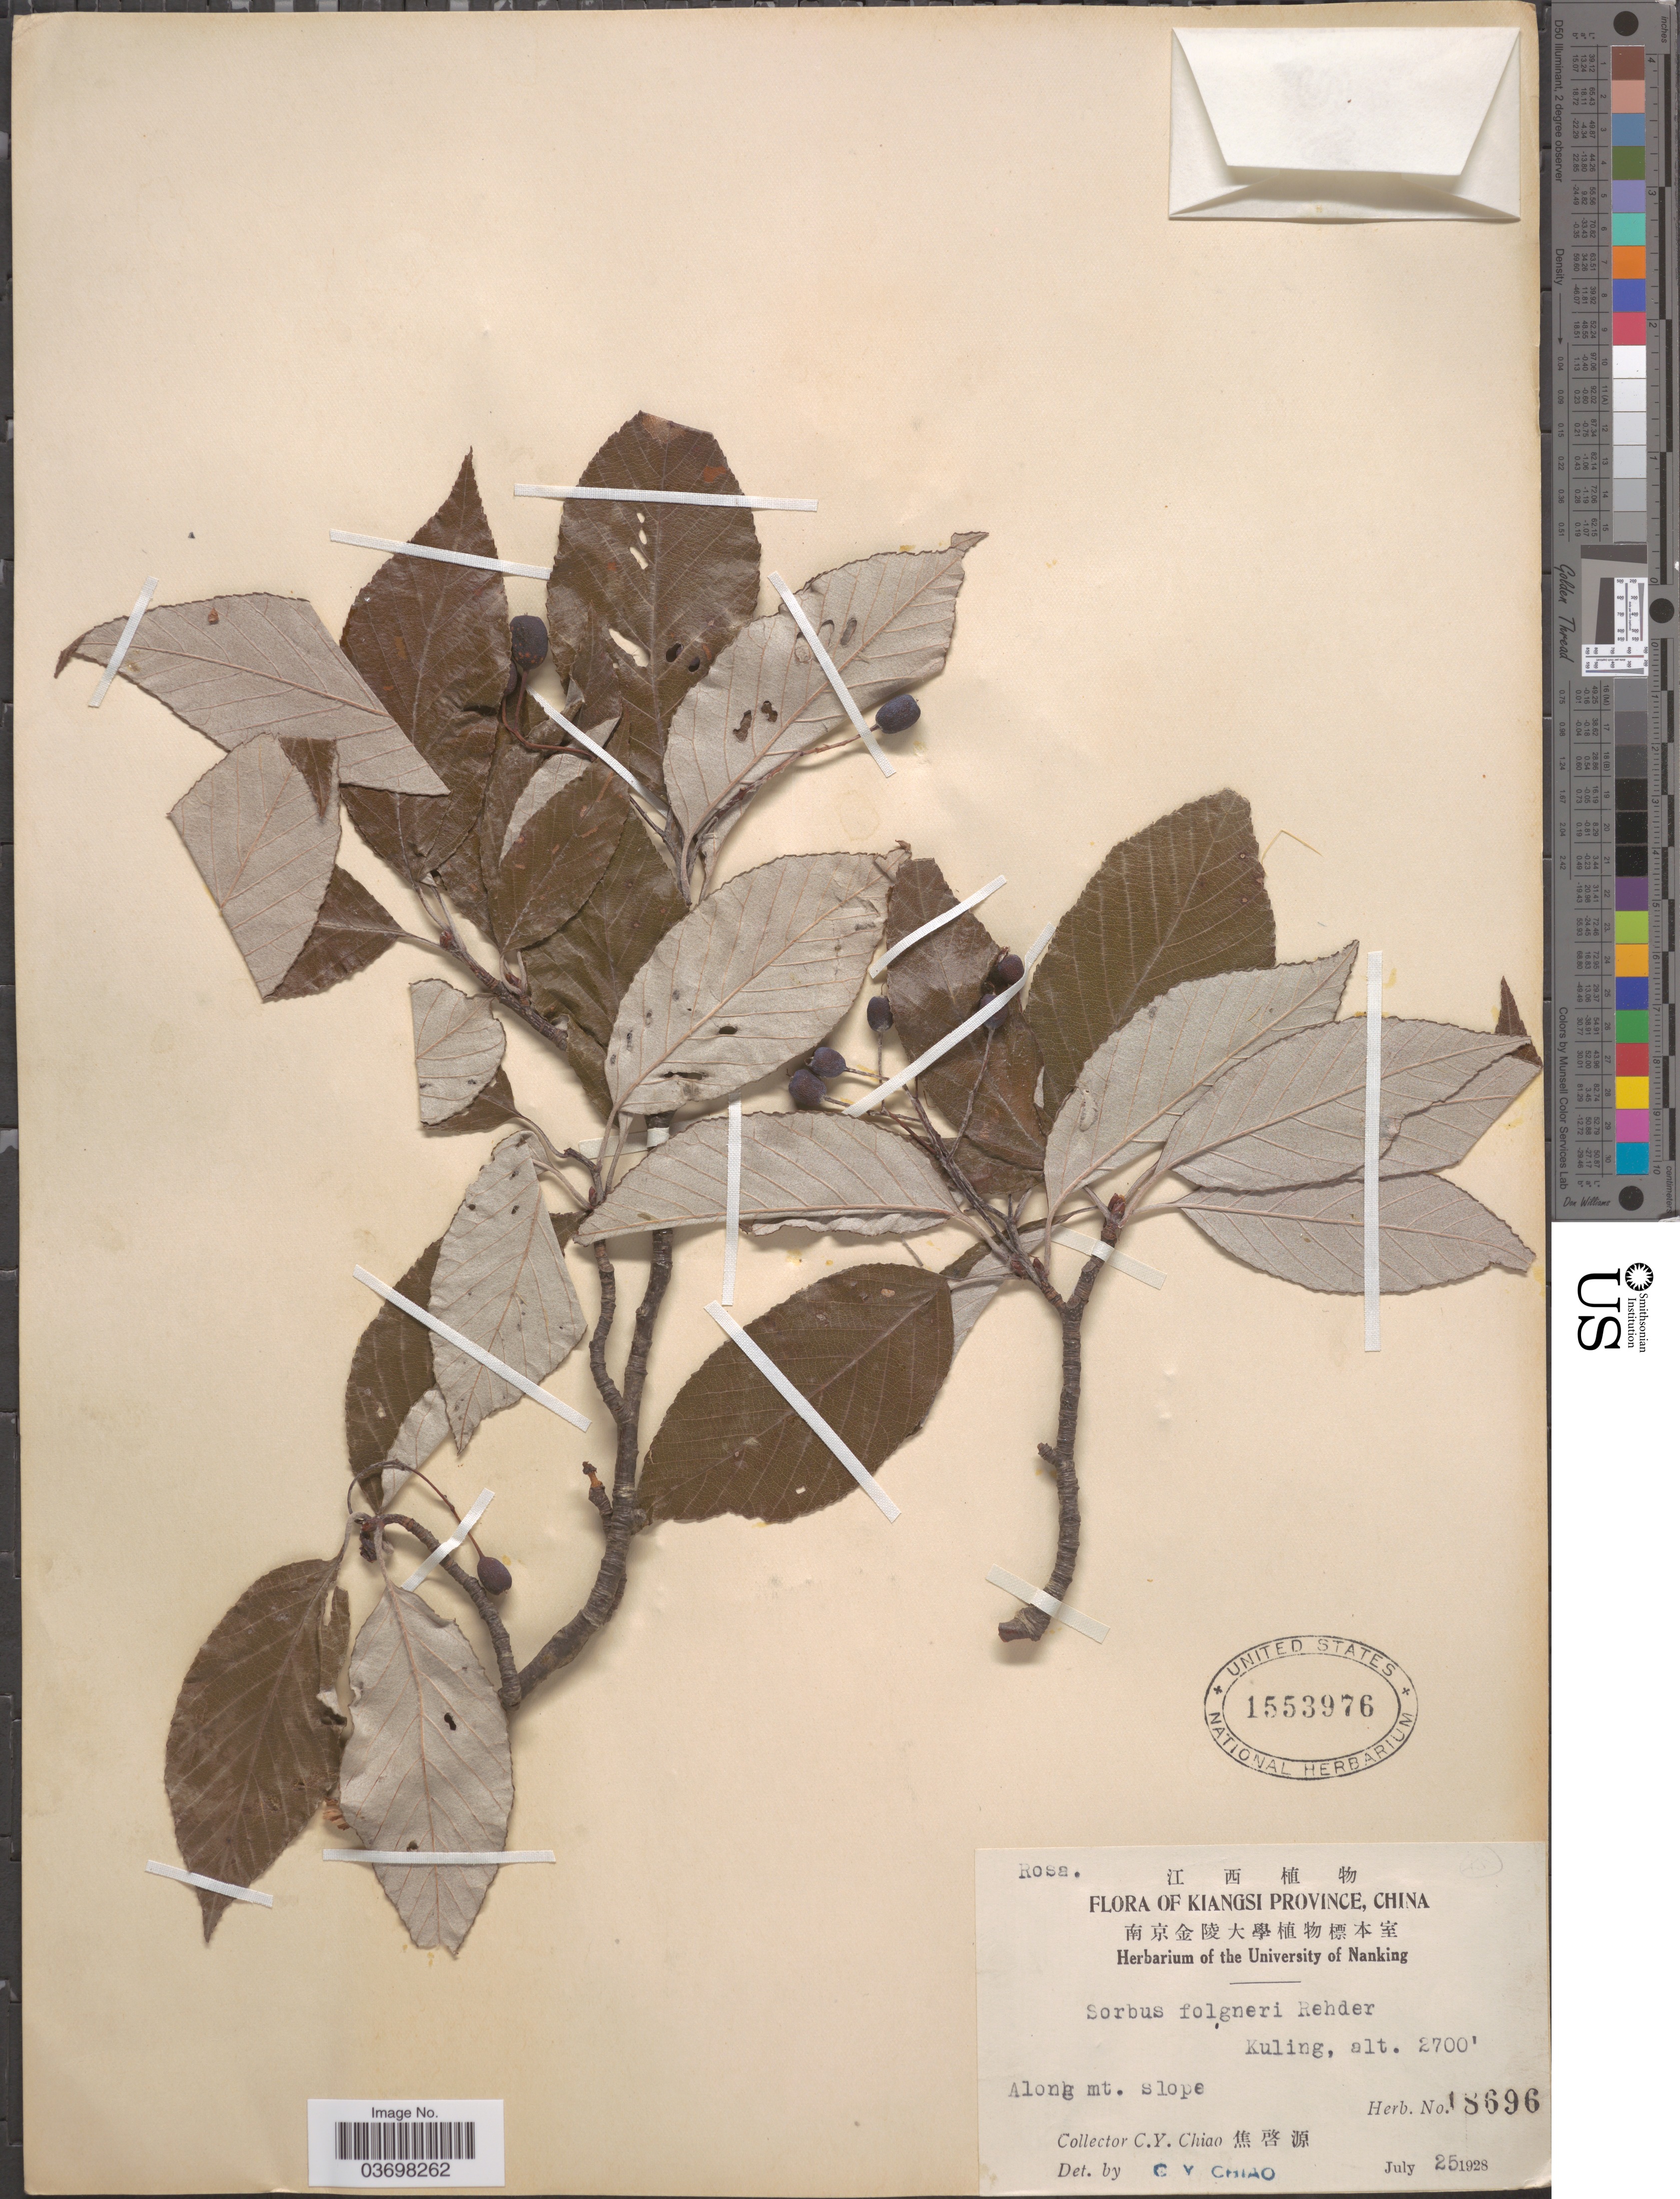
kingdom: Plantae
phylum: Tracheophyta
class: Magnoliopsida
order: Rosales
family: Rosaceae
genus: Sorbus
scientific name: Sorbus folgneri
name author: (C.K. Schneid.) Rehder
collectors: C. Y. Chiao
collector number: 18696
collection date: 1928-06-25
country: China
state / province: Jiangxi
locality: Kiangsi Province. Along mt. slope. Kuling.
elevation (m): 823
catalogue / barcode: US 1553976